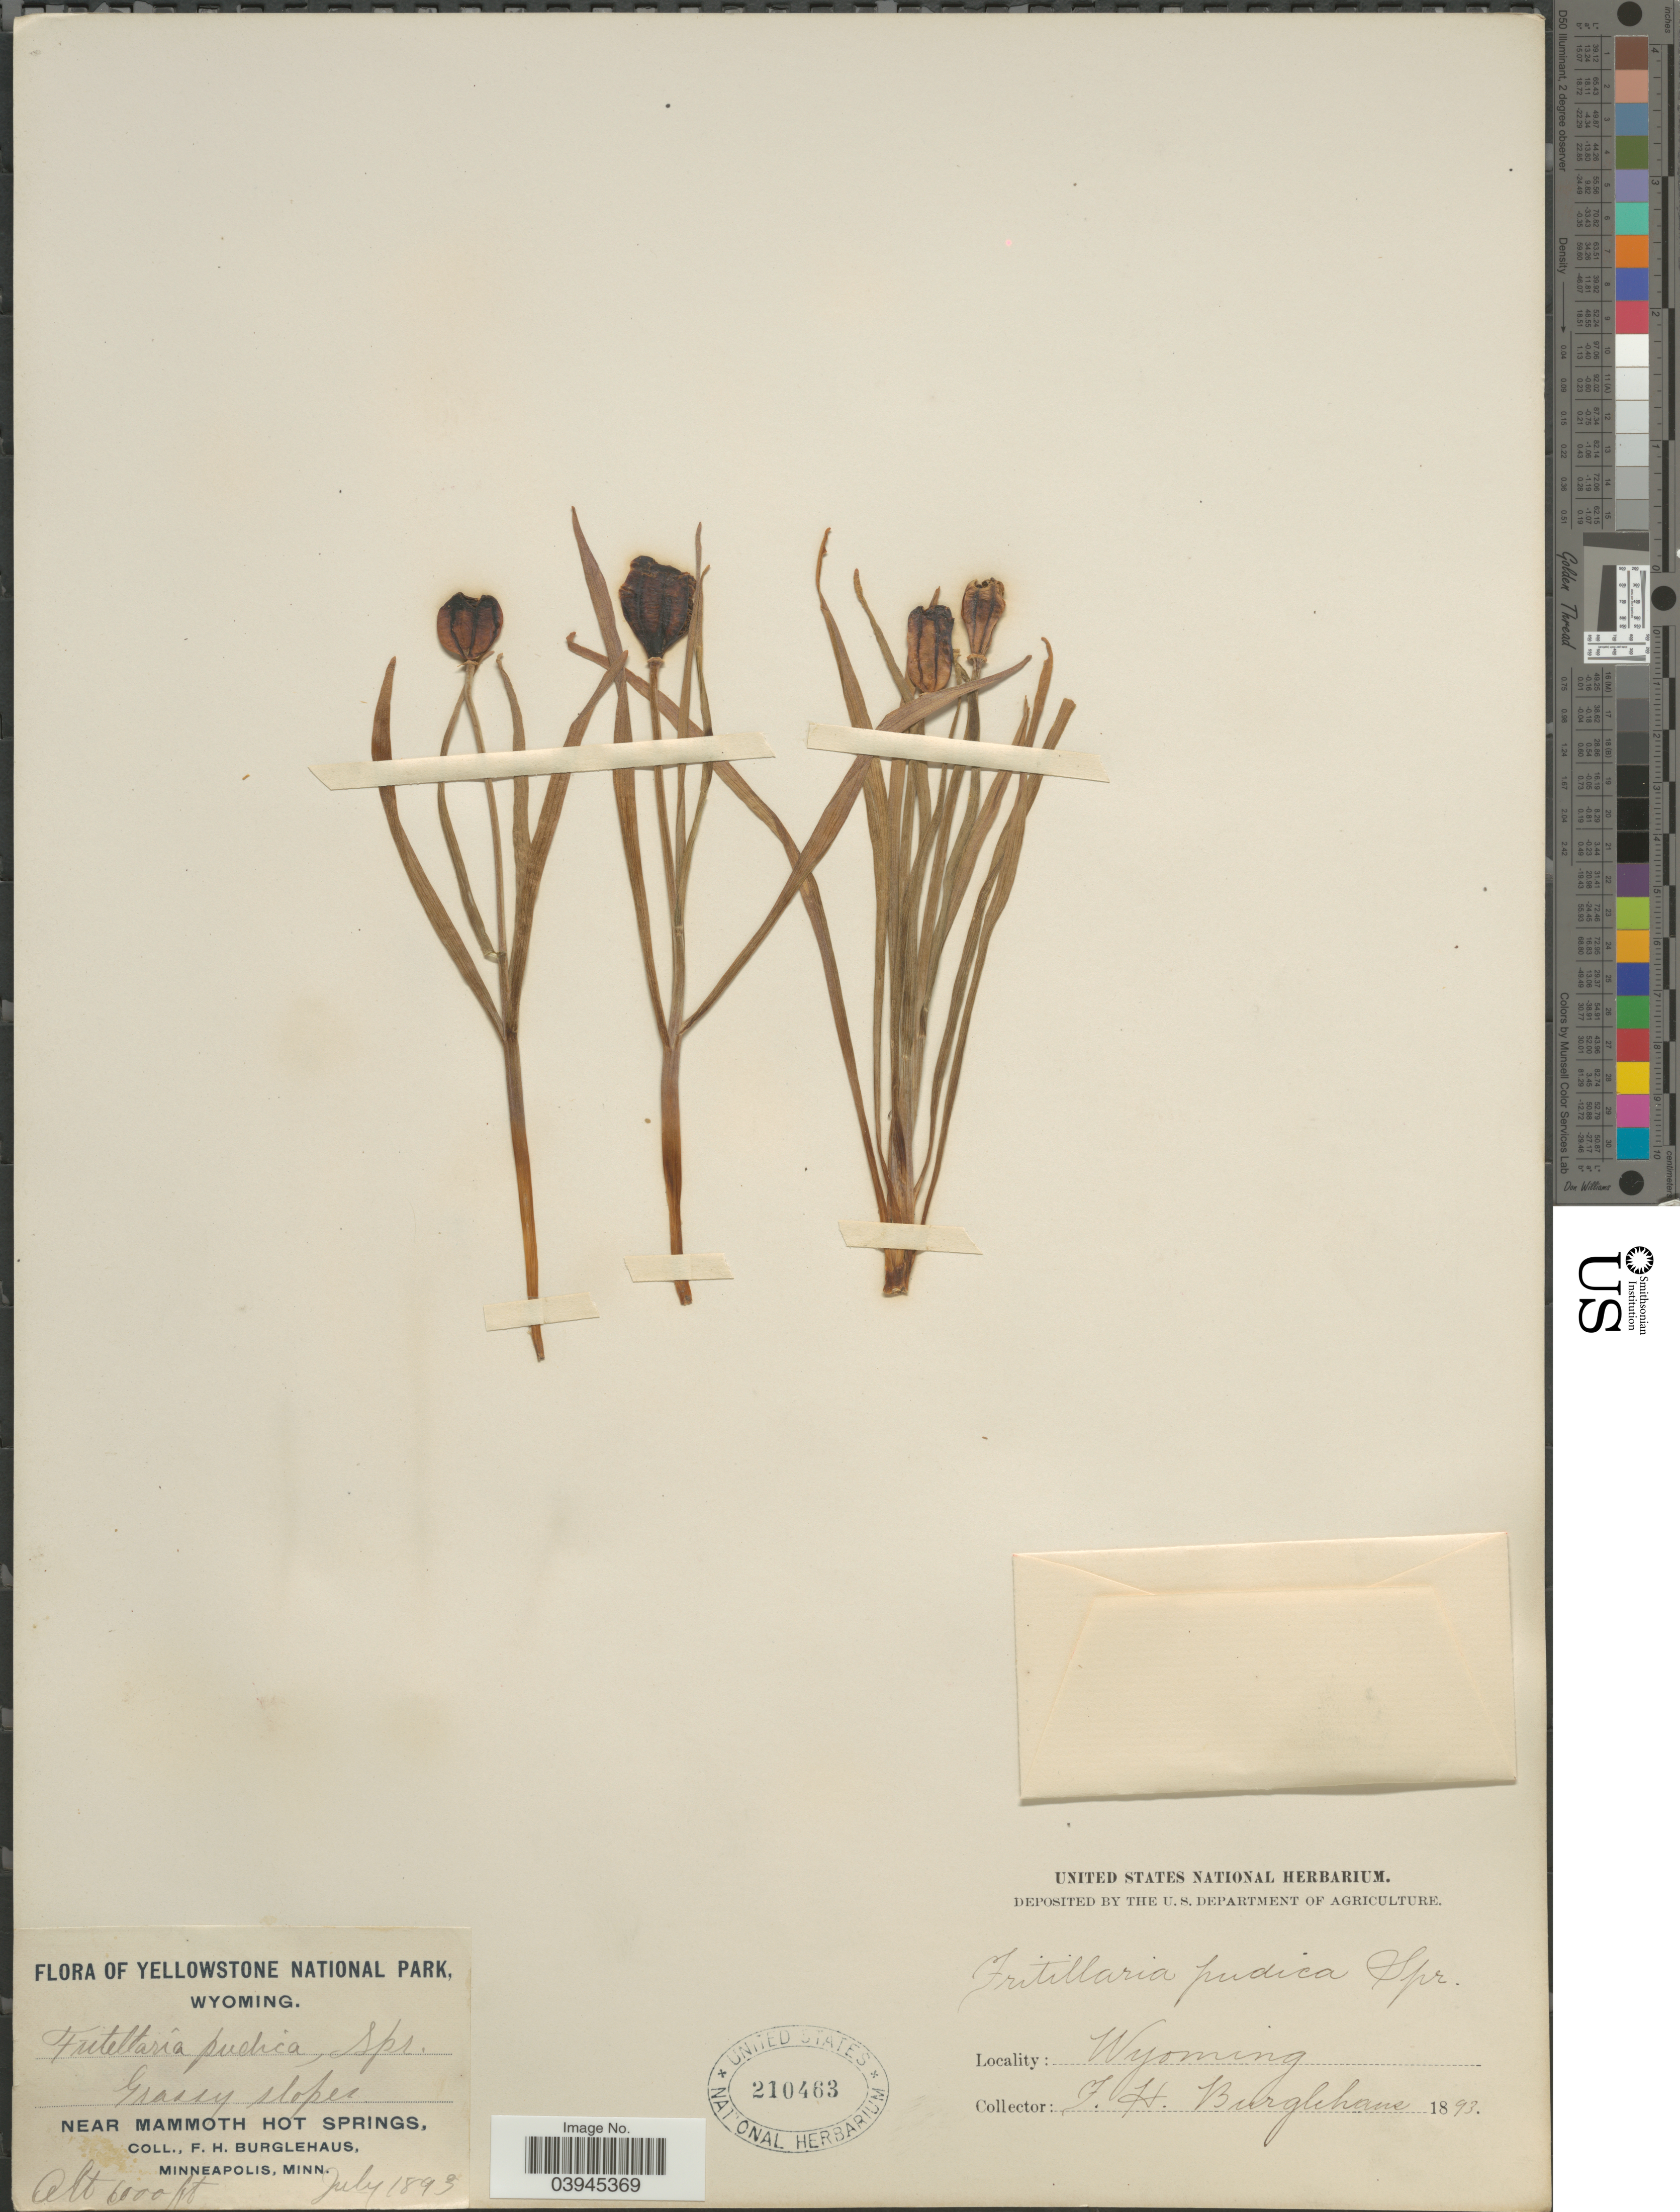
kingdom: Plantae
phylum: Tracheophyta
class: Liliopsida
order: Liliales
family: Liliaceae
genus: Fritillaria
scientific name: Fritillaria pudica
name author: (Pursh) Spreng.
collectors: F. Burglehaus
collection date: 1893-07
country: United States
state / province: Wyoming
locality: Yellowstone National Park. Near Mammoth Hot Springs.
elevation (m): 1829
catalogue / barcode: US 210463